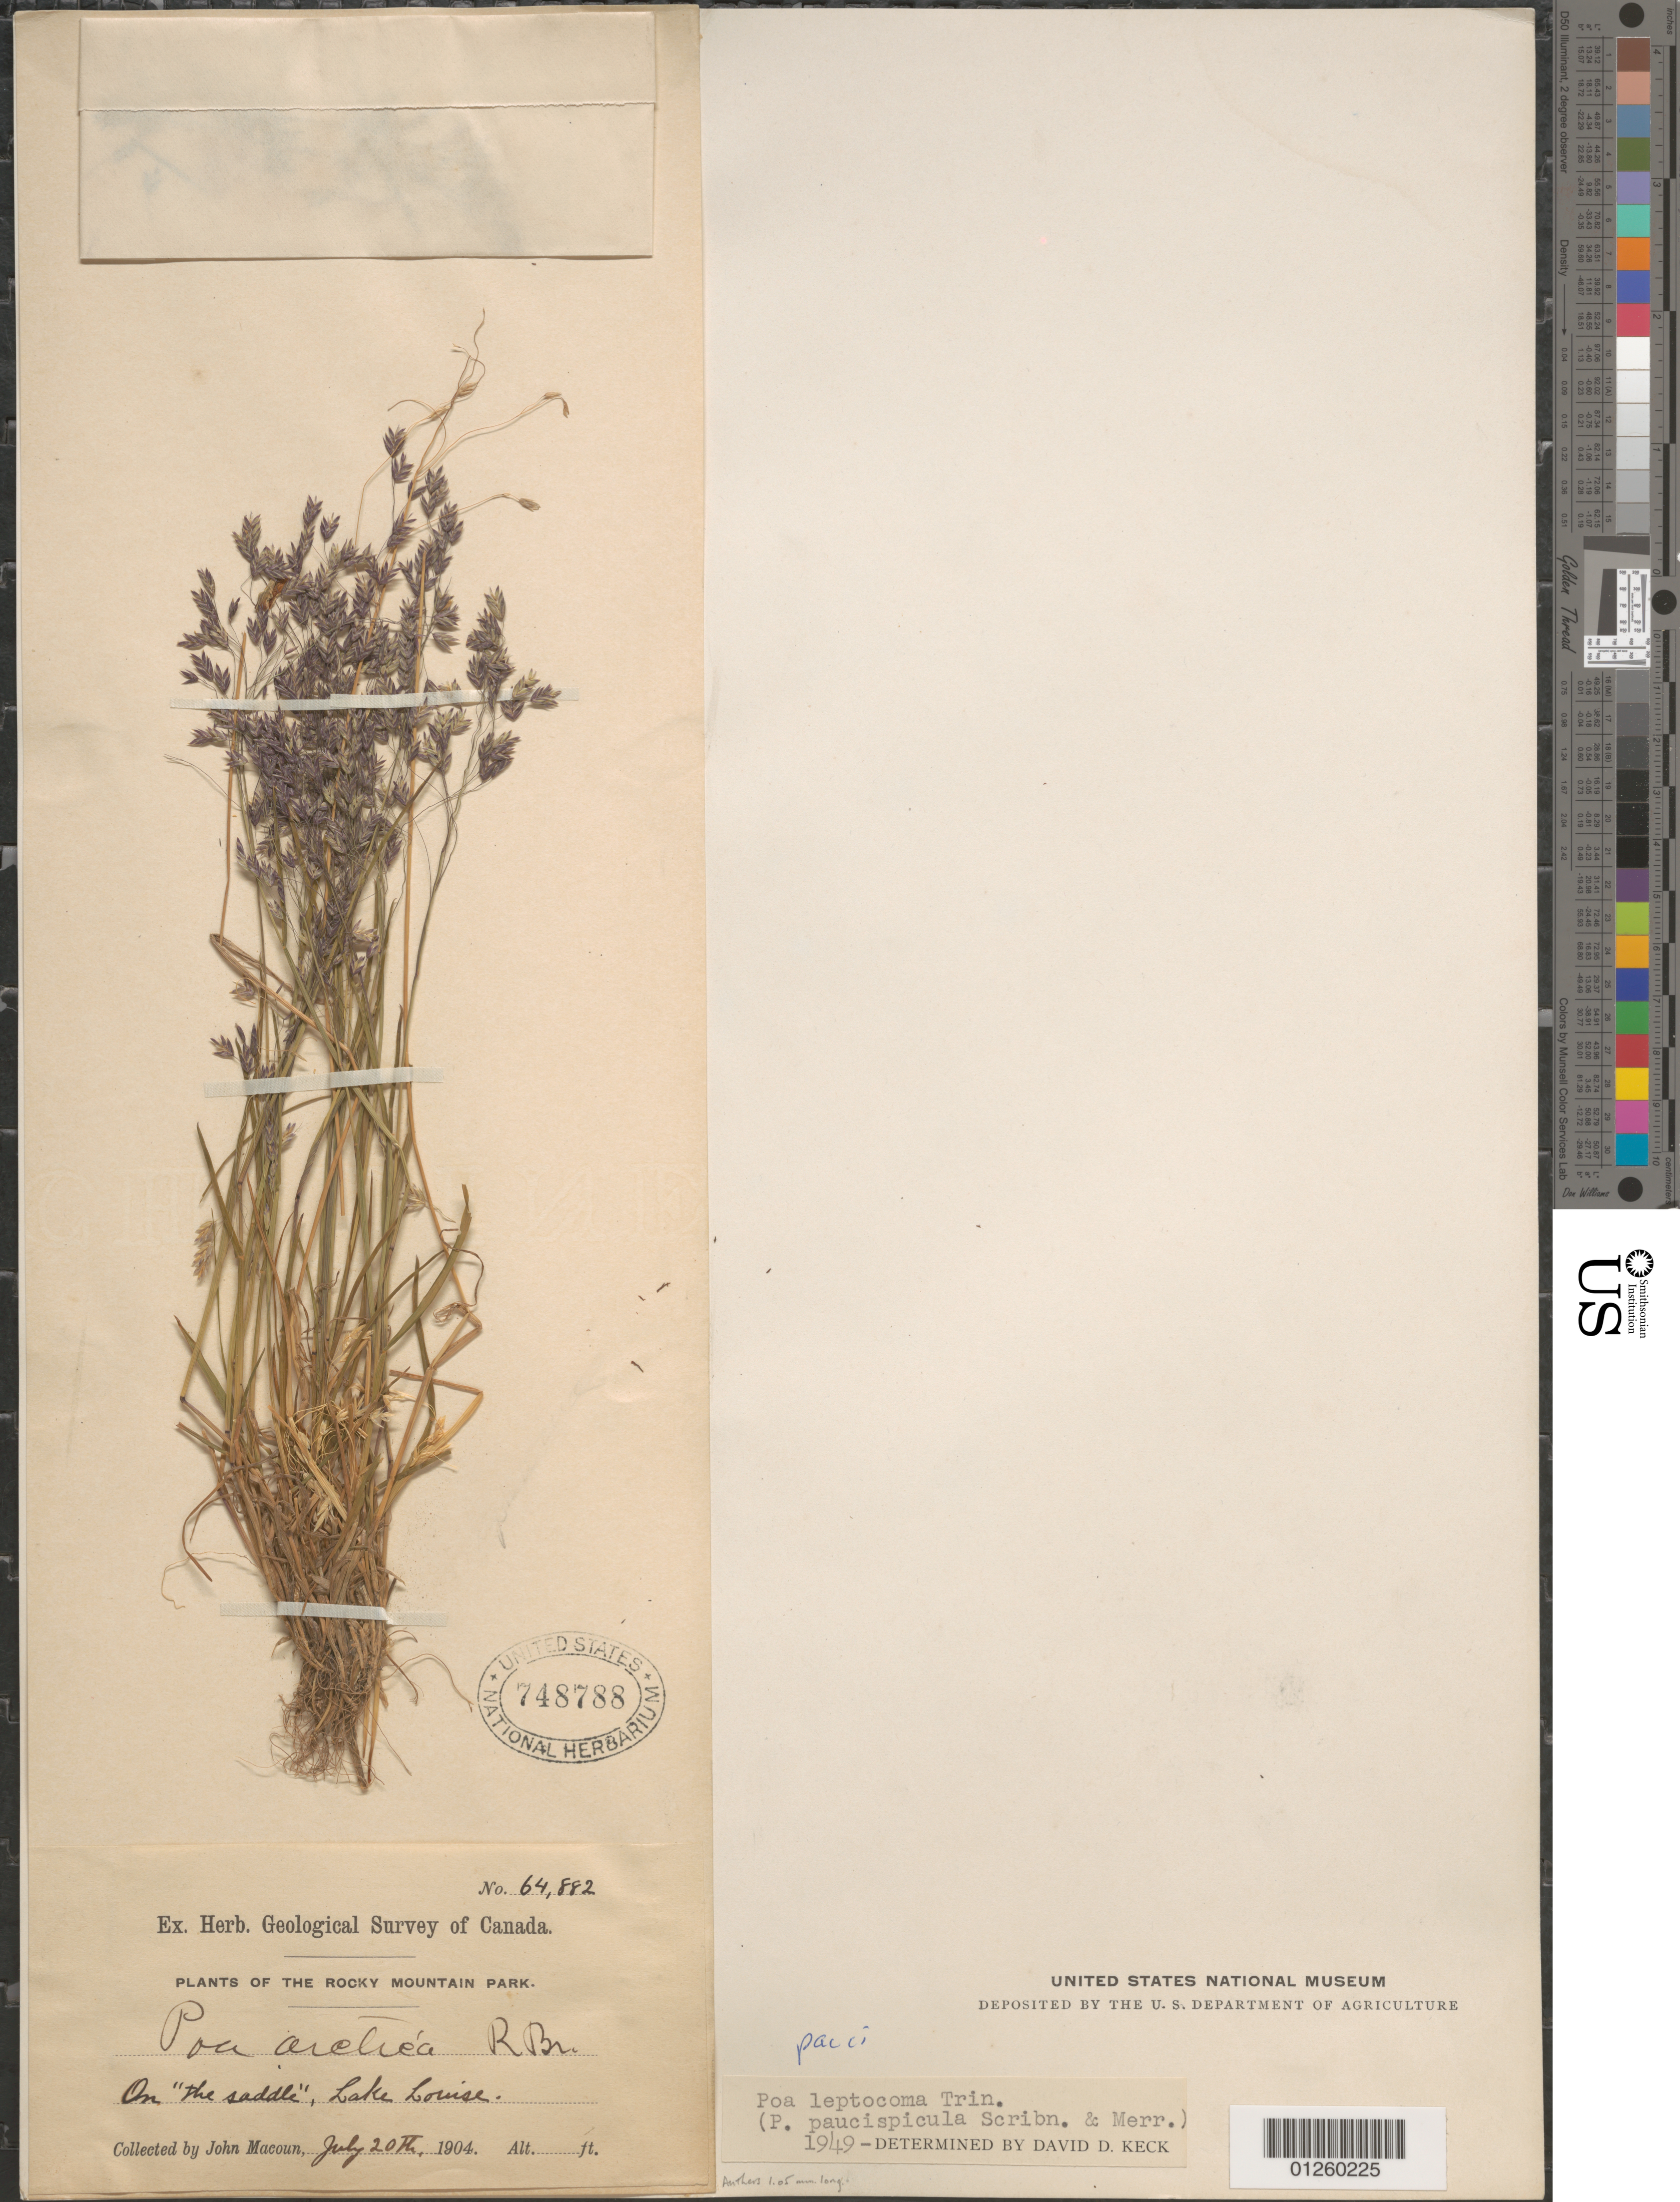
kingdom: Plantae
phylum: Tracheophyta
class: Liliopsida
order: Poales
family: Poaceae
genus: Poa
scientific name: Poa paucispicula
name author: Scribn. & Merr.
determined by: Soreng, Robert J., Research Associate (BOT), Smithsonian Institution - National Museum of Natural History (UNITED STATES)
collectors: J. Macoun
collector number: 64,882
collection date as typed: July 20th, 1904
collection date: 1904-07-20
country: Canada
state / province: Alberta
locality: On "the saddle", Lake Louise.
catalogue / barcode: US 748788